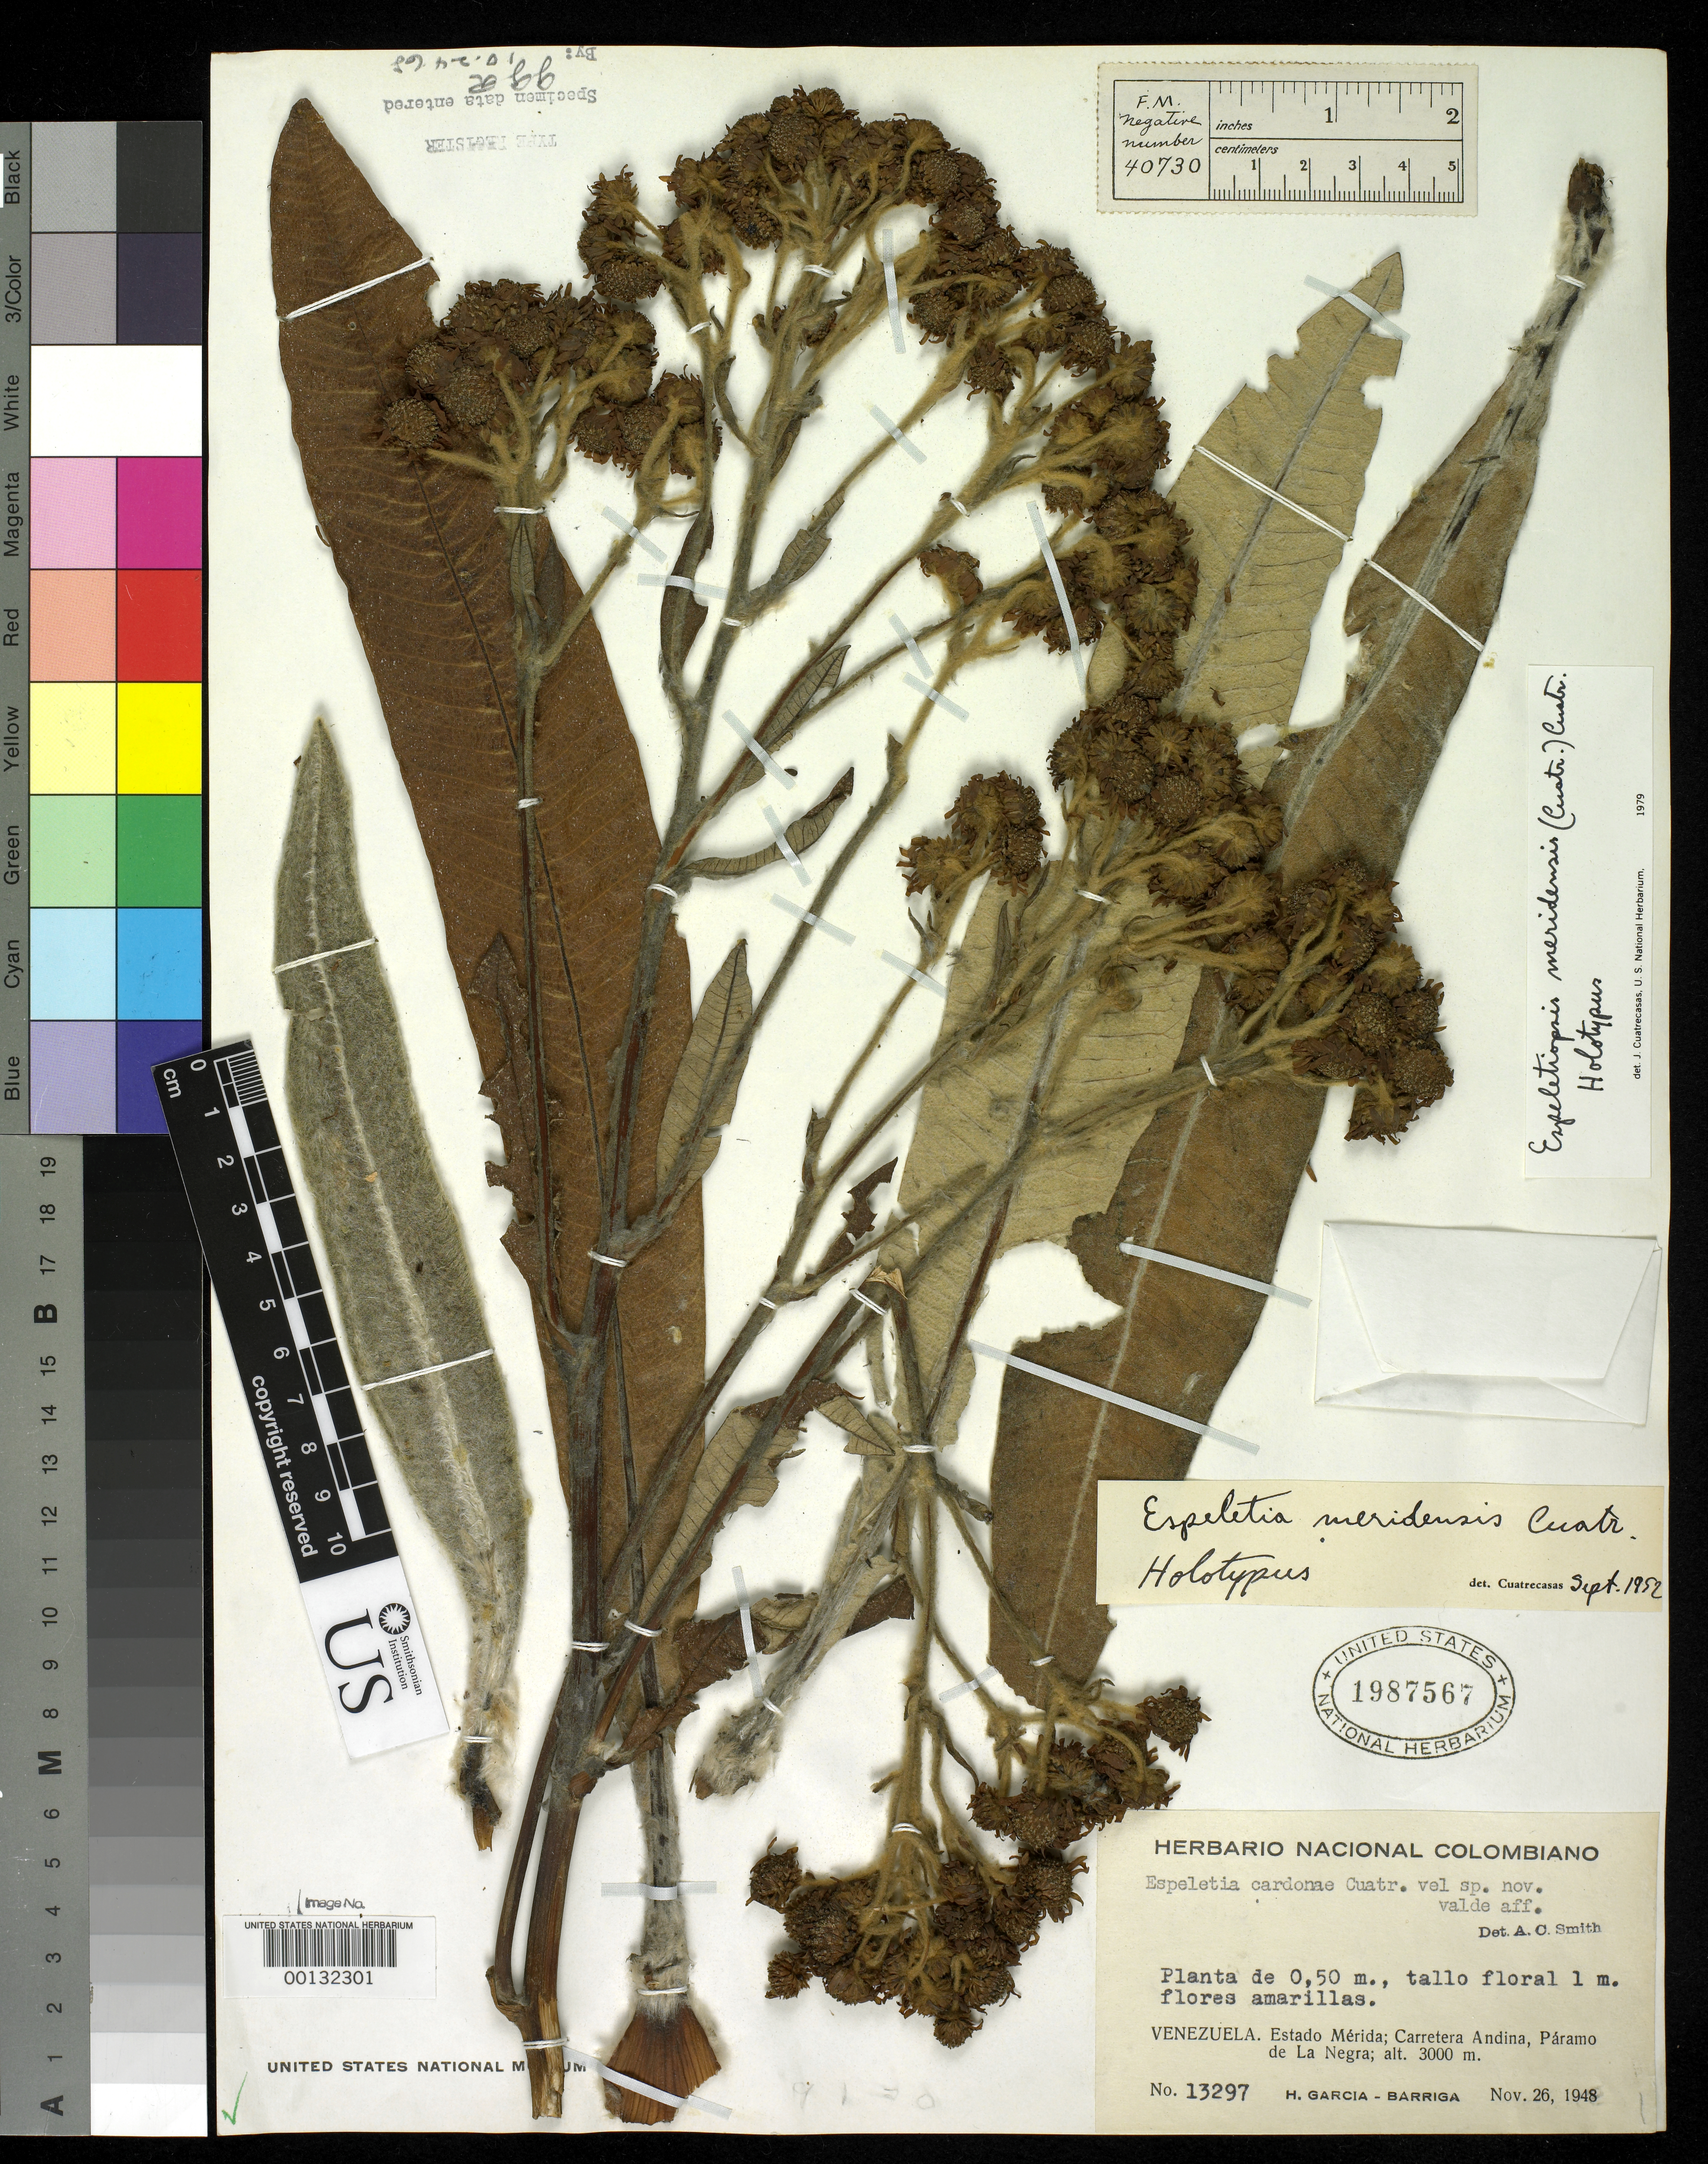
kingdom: Plantae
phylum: Tracheophyta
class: Magnoliopsida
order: Asterales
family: Asteraceae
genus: Espeletia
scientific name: Espeletia meridensis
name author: Cuatrec.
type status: Holotype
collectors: H. García Barriga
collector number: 13297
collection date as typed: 26 Nov 1948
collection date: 1948-11-26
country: Venezuela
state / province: Mérida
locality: Carretera Andina, Páramo de La Negra.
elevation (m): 3000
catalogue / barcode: US 1987567